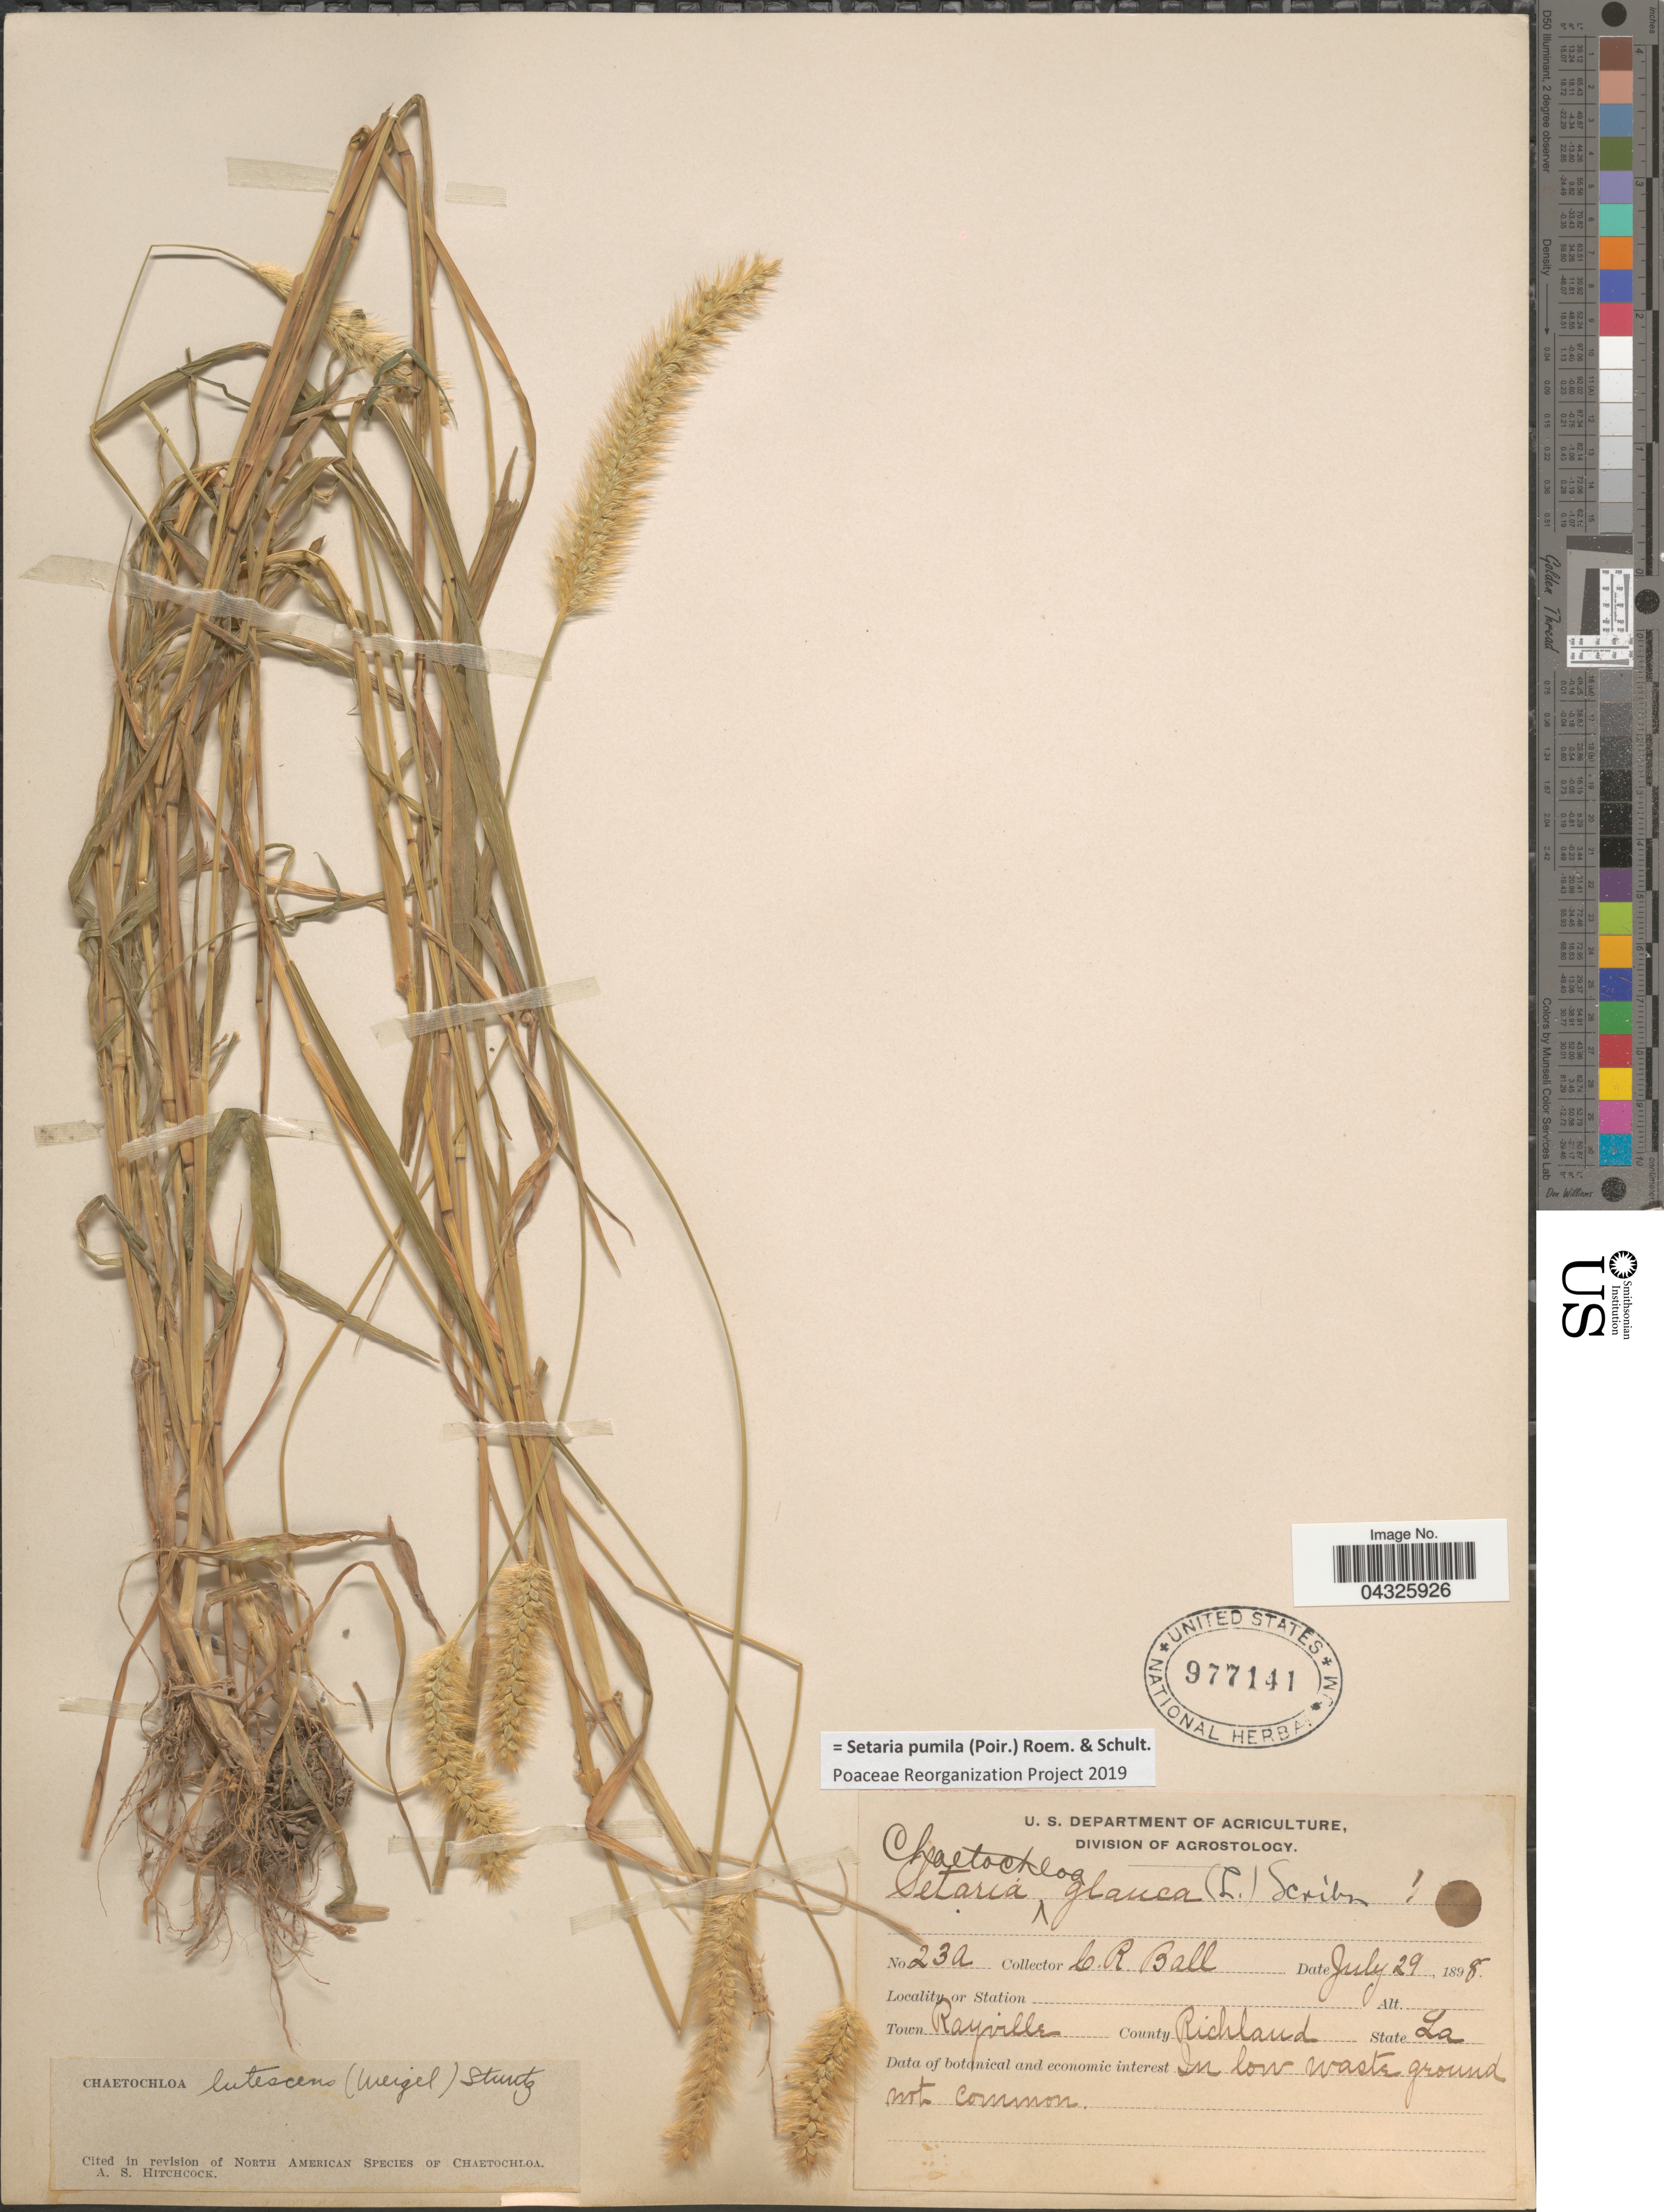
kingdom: Plantae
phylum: Tracheophyta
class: Liliopsida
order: Poales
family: Poaceae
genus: Setaria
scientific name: Setaria pumila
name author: (Poir.) Roem. & Schult.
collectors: C. R. Ball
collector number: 23a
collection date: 1898-07-29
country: United States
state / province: Louisiana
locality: Town Rayville. County Richland.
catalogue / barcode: US 977141